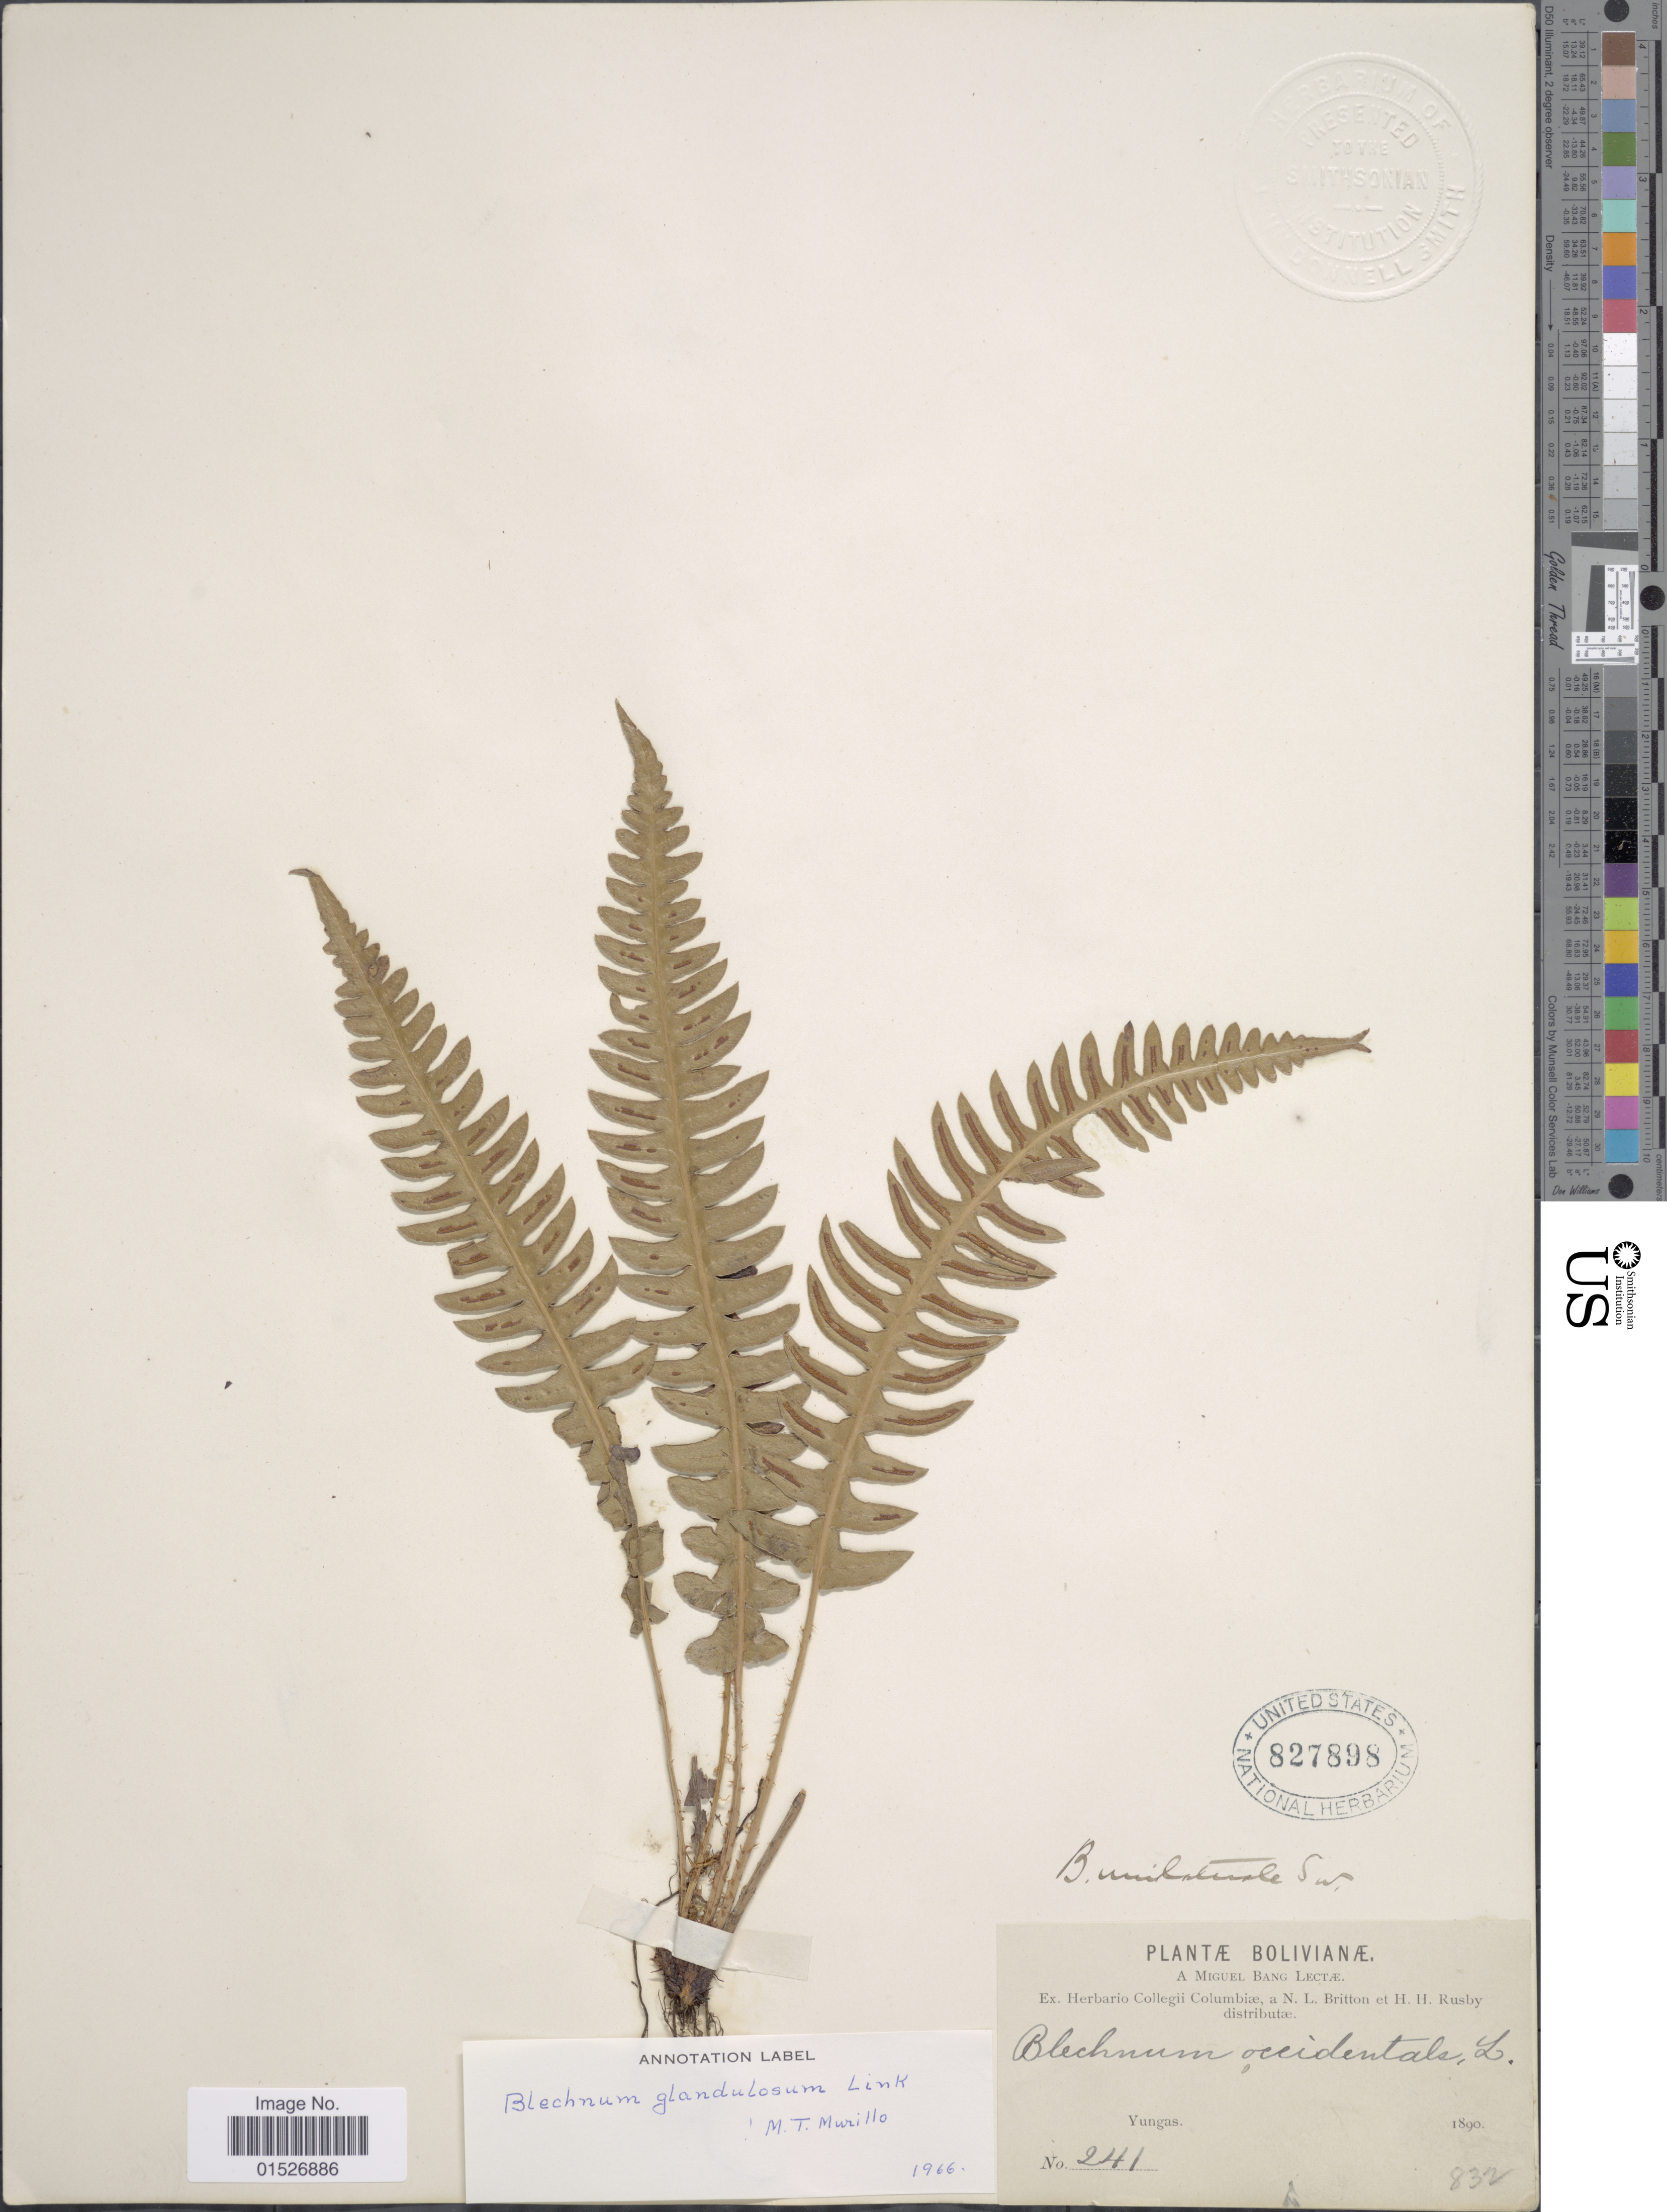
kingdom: Plantae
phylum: Tracheophyta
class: Polypodiopsida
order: Polypodiales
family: Blechnaceae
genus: Blechnum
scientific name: Blechnum polypodioides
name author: Raddi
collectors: M. Bang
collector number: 241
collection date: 1890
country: Bolivia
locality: Plantae Bolivianae. Yungas.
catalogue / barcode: US 827898